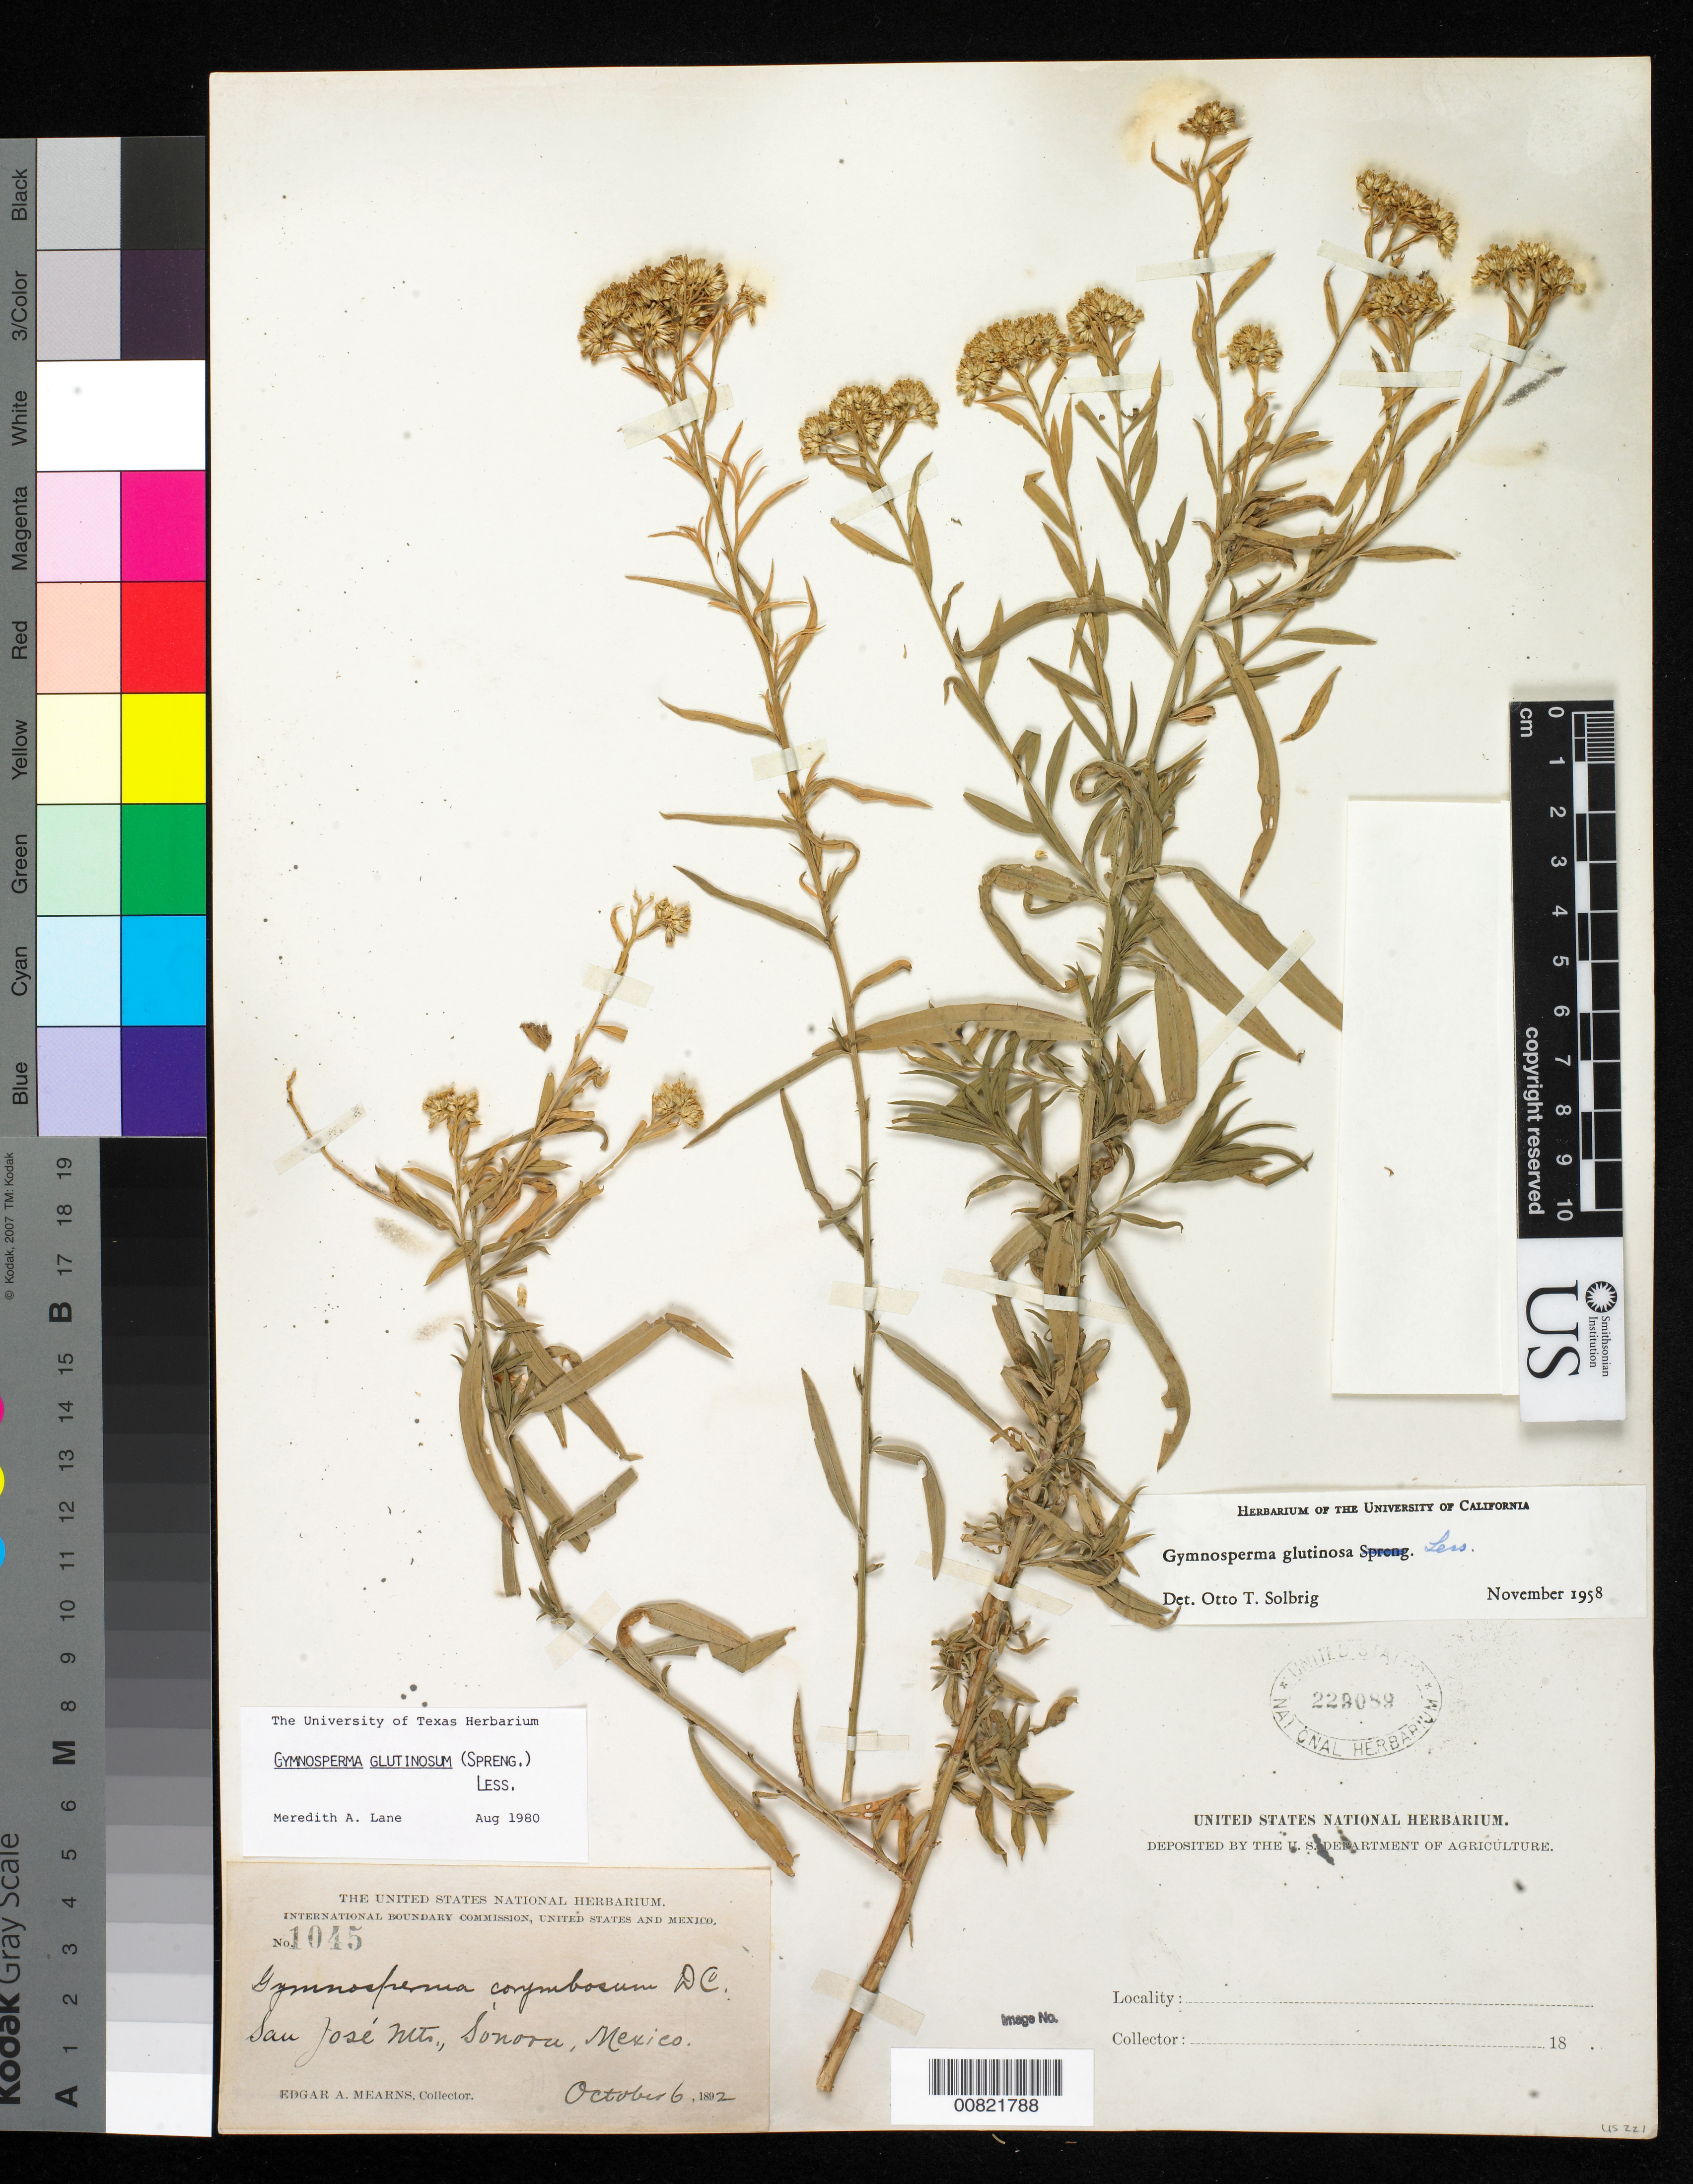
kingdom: Plantae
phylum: Tracheophyta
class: Magnoliopsida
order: Asterales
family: Asteraceae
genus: Gymnosperma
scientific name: Gymnosperma glutinosum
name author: (Spreng.) Less.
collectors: E. A. Mearns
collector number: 1045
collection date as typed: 06 Oct 1892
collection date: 1892-10-06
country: Mexico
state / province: Sonora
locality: San José Mts., Sonora.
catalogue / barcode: US 229089